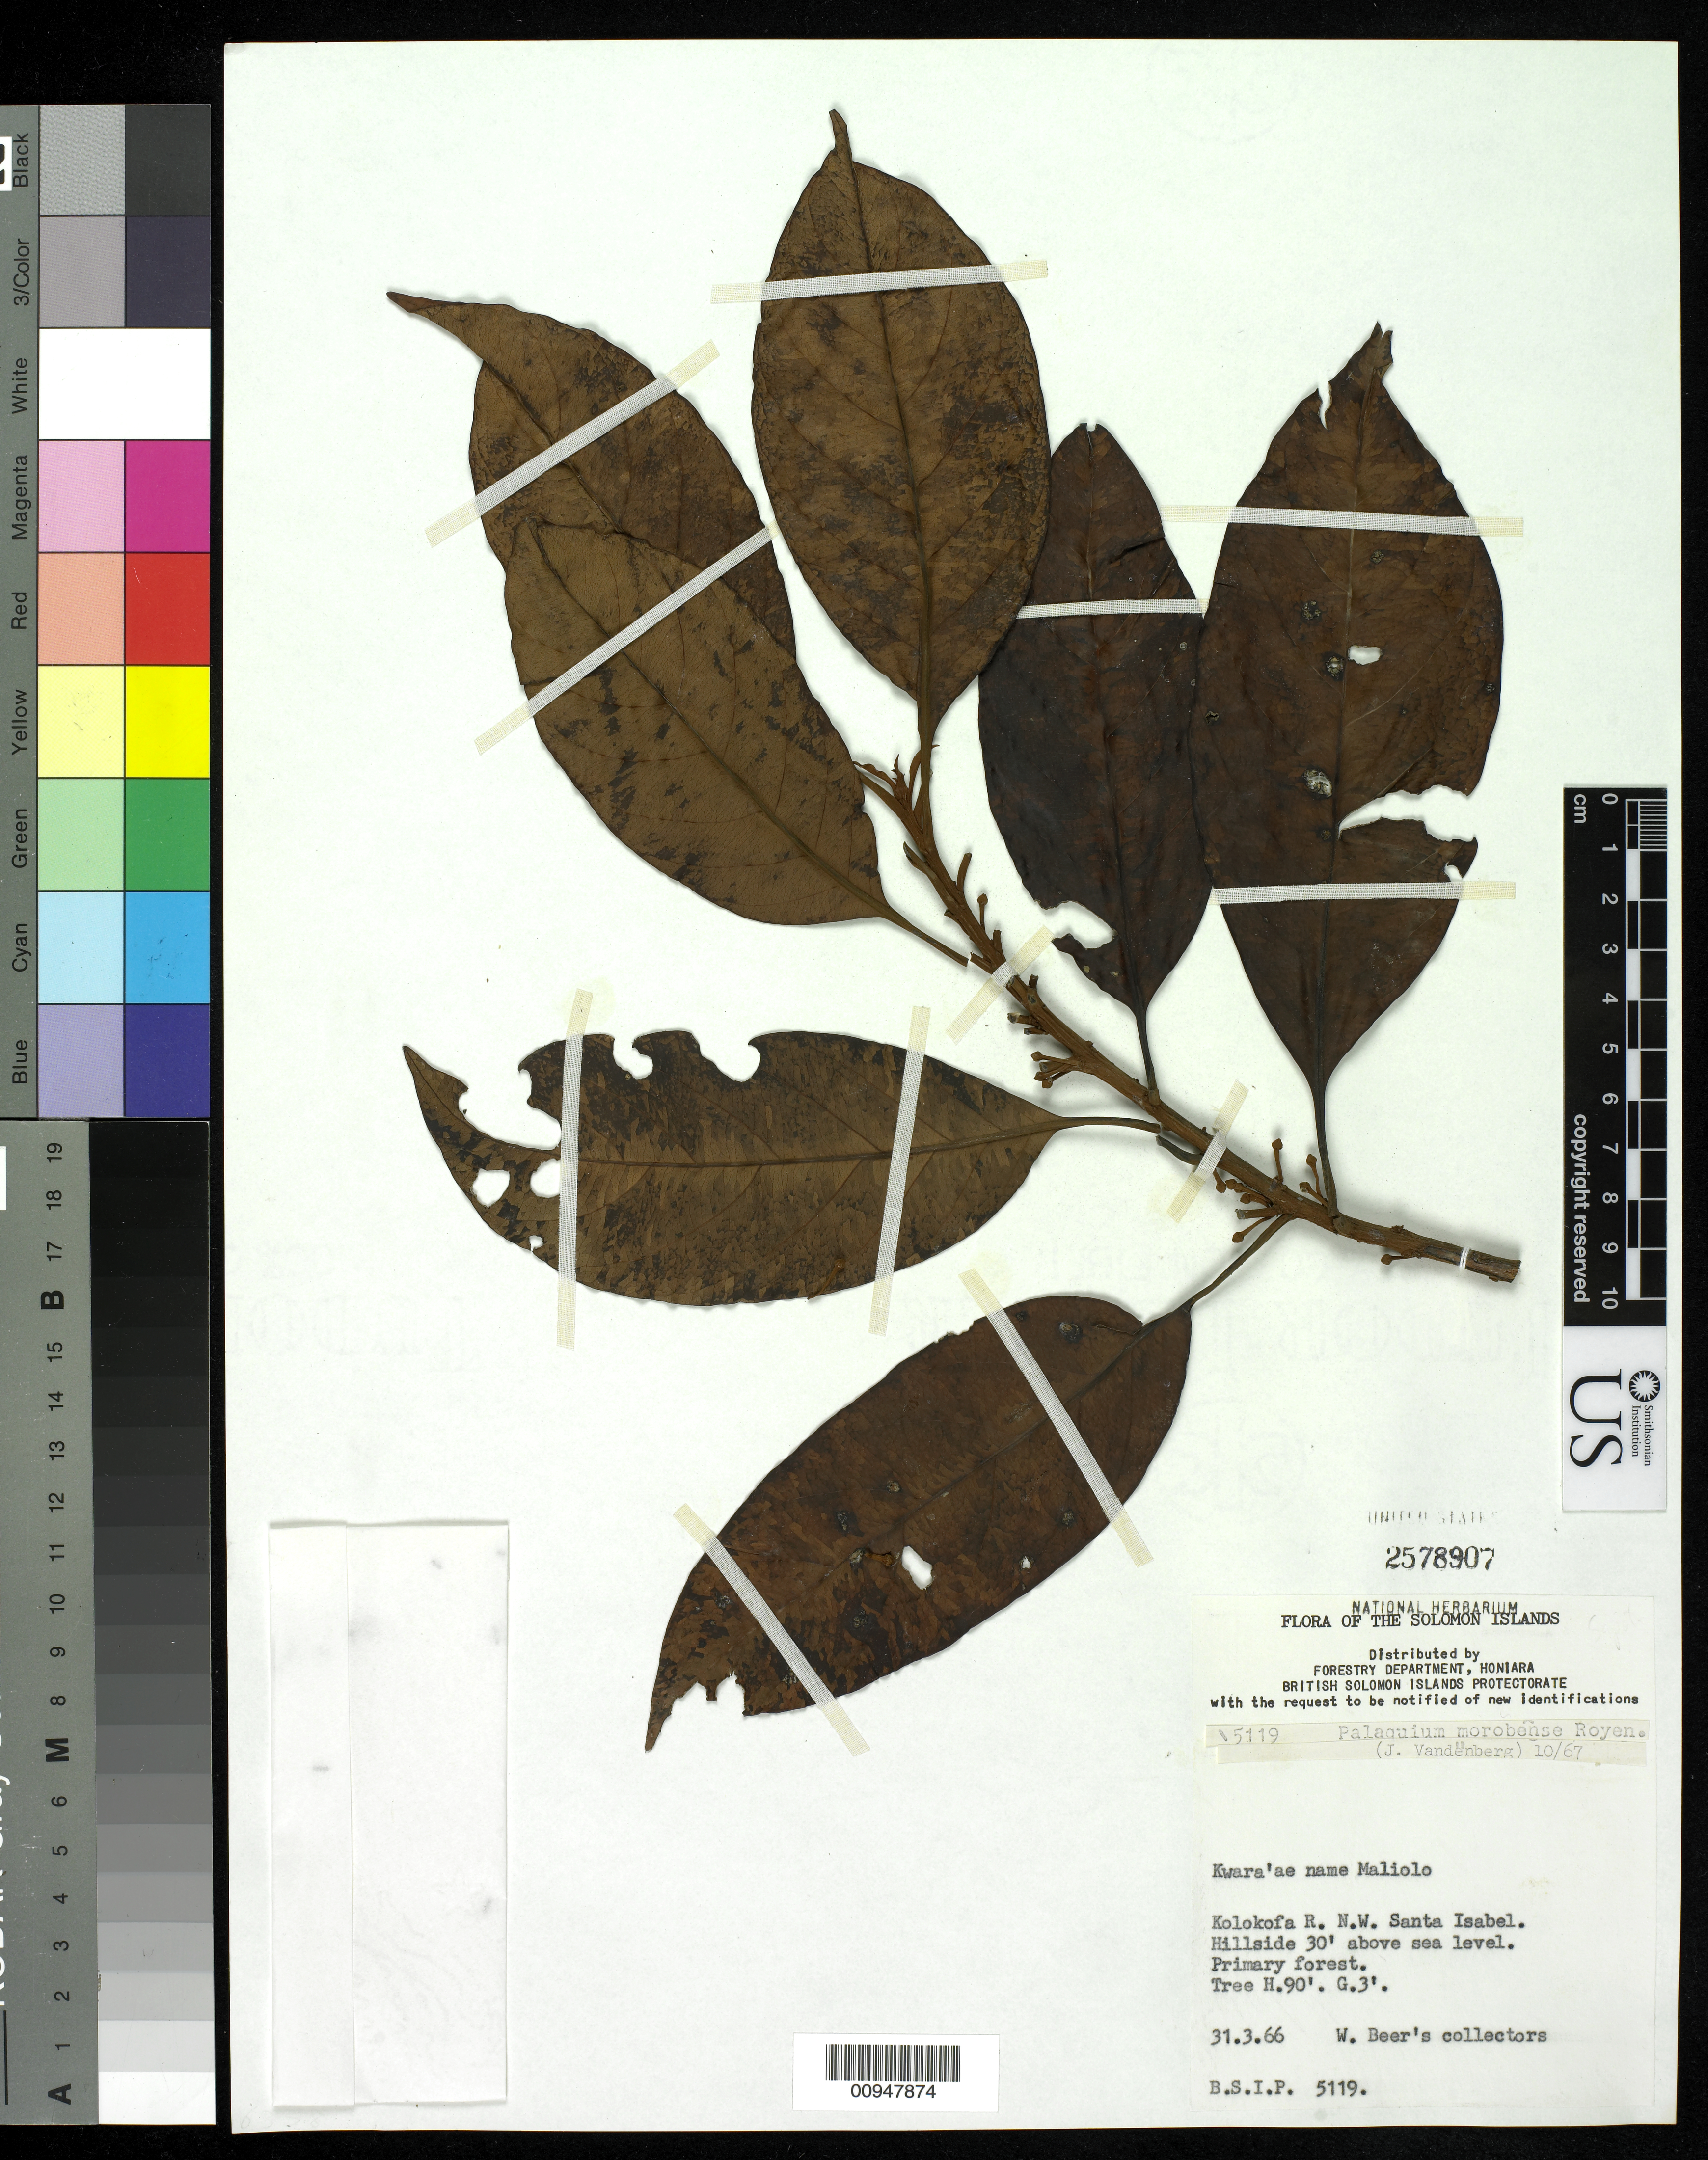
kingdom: Plantae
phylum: Tracheophyta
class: Magnoliopsida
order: Ericales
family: Sapotaceae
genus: Palaquium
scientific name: Palaquium morobense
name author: P. Royen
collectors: W. Beer's Collectors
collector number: BSIP 5119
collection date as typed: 31 Mar 1966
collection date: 1966-03-31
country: Solomon Islands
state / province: Isabel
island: Santa Isabel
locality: Kolokofa R., NW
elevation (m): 30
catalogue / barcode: US 2578907